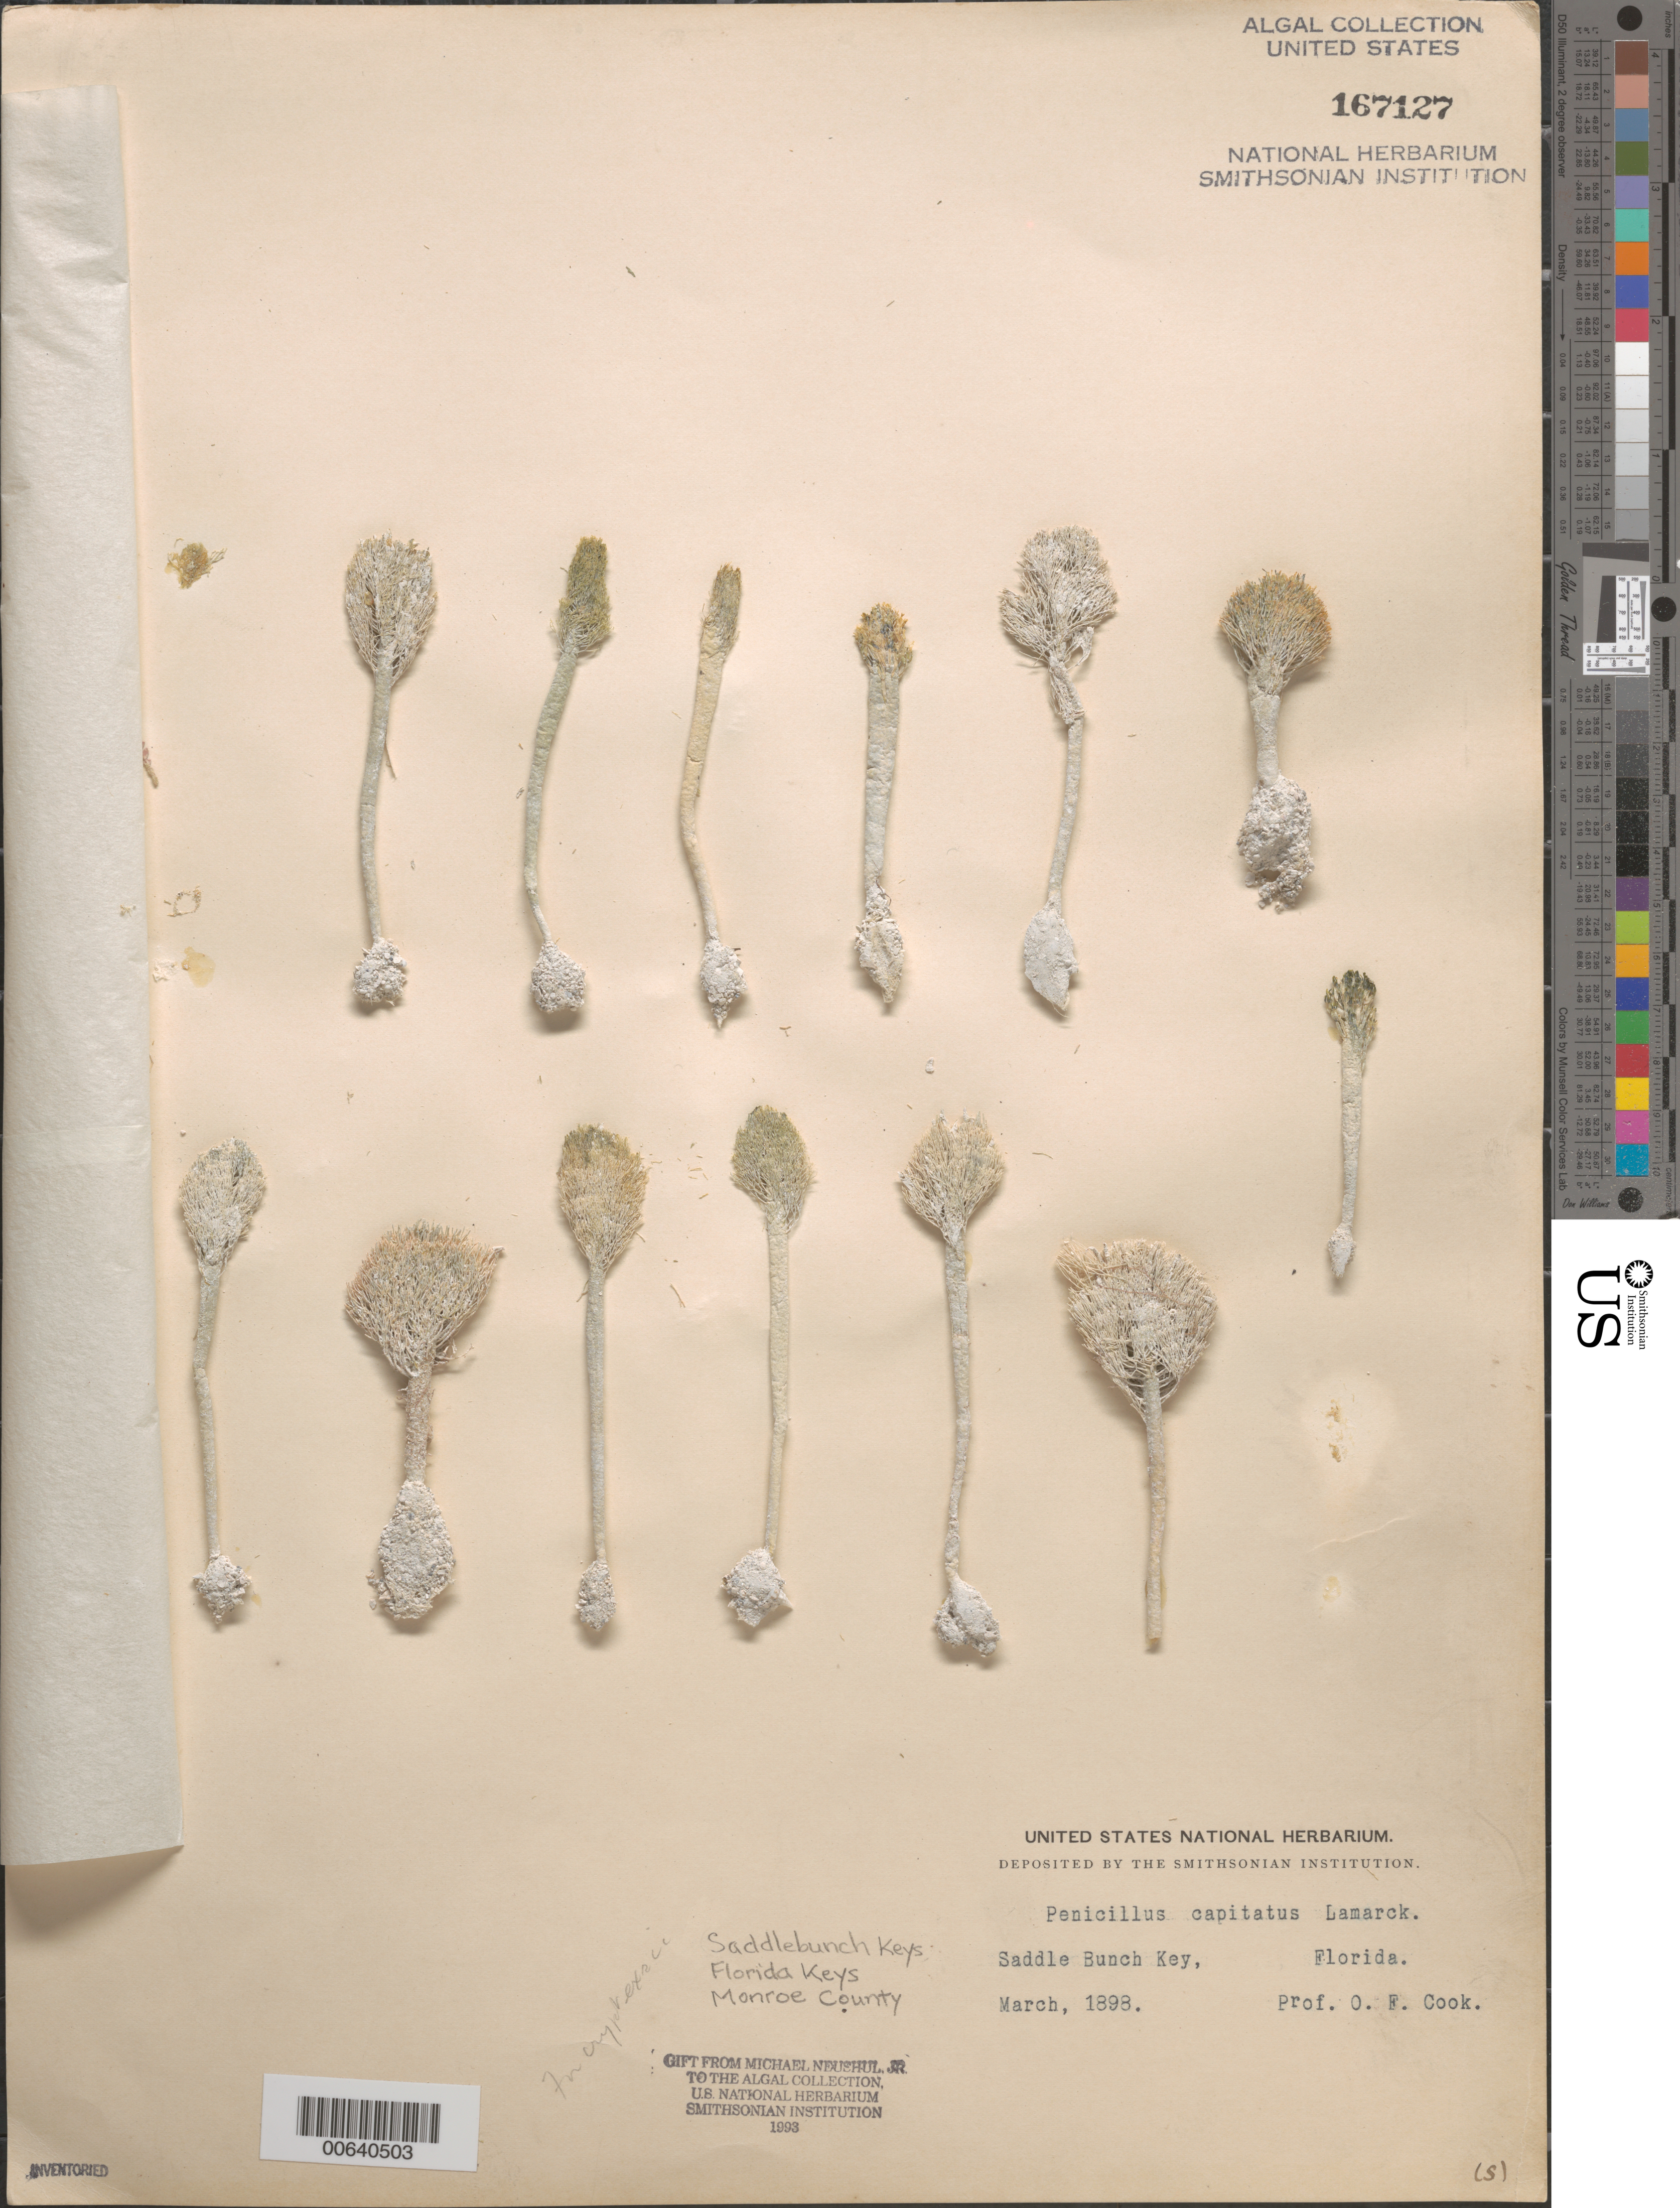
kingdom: Plantae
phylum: Chlorophyta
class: Ulvophyceae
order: Bryopsidales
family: Udoteaceae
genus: Penicillus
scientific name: Penicillus capitatus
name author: Lam.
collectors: O. F. Cook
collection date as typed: Mar 1898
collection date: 1898-03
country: United States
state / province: Florida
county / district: Monroe County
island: Saddlebunch Keys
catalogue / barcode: US 167127